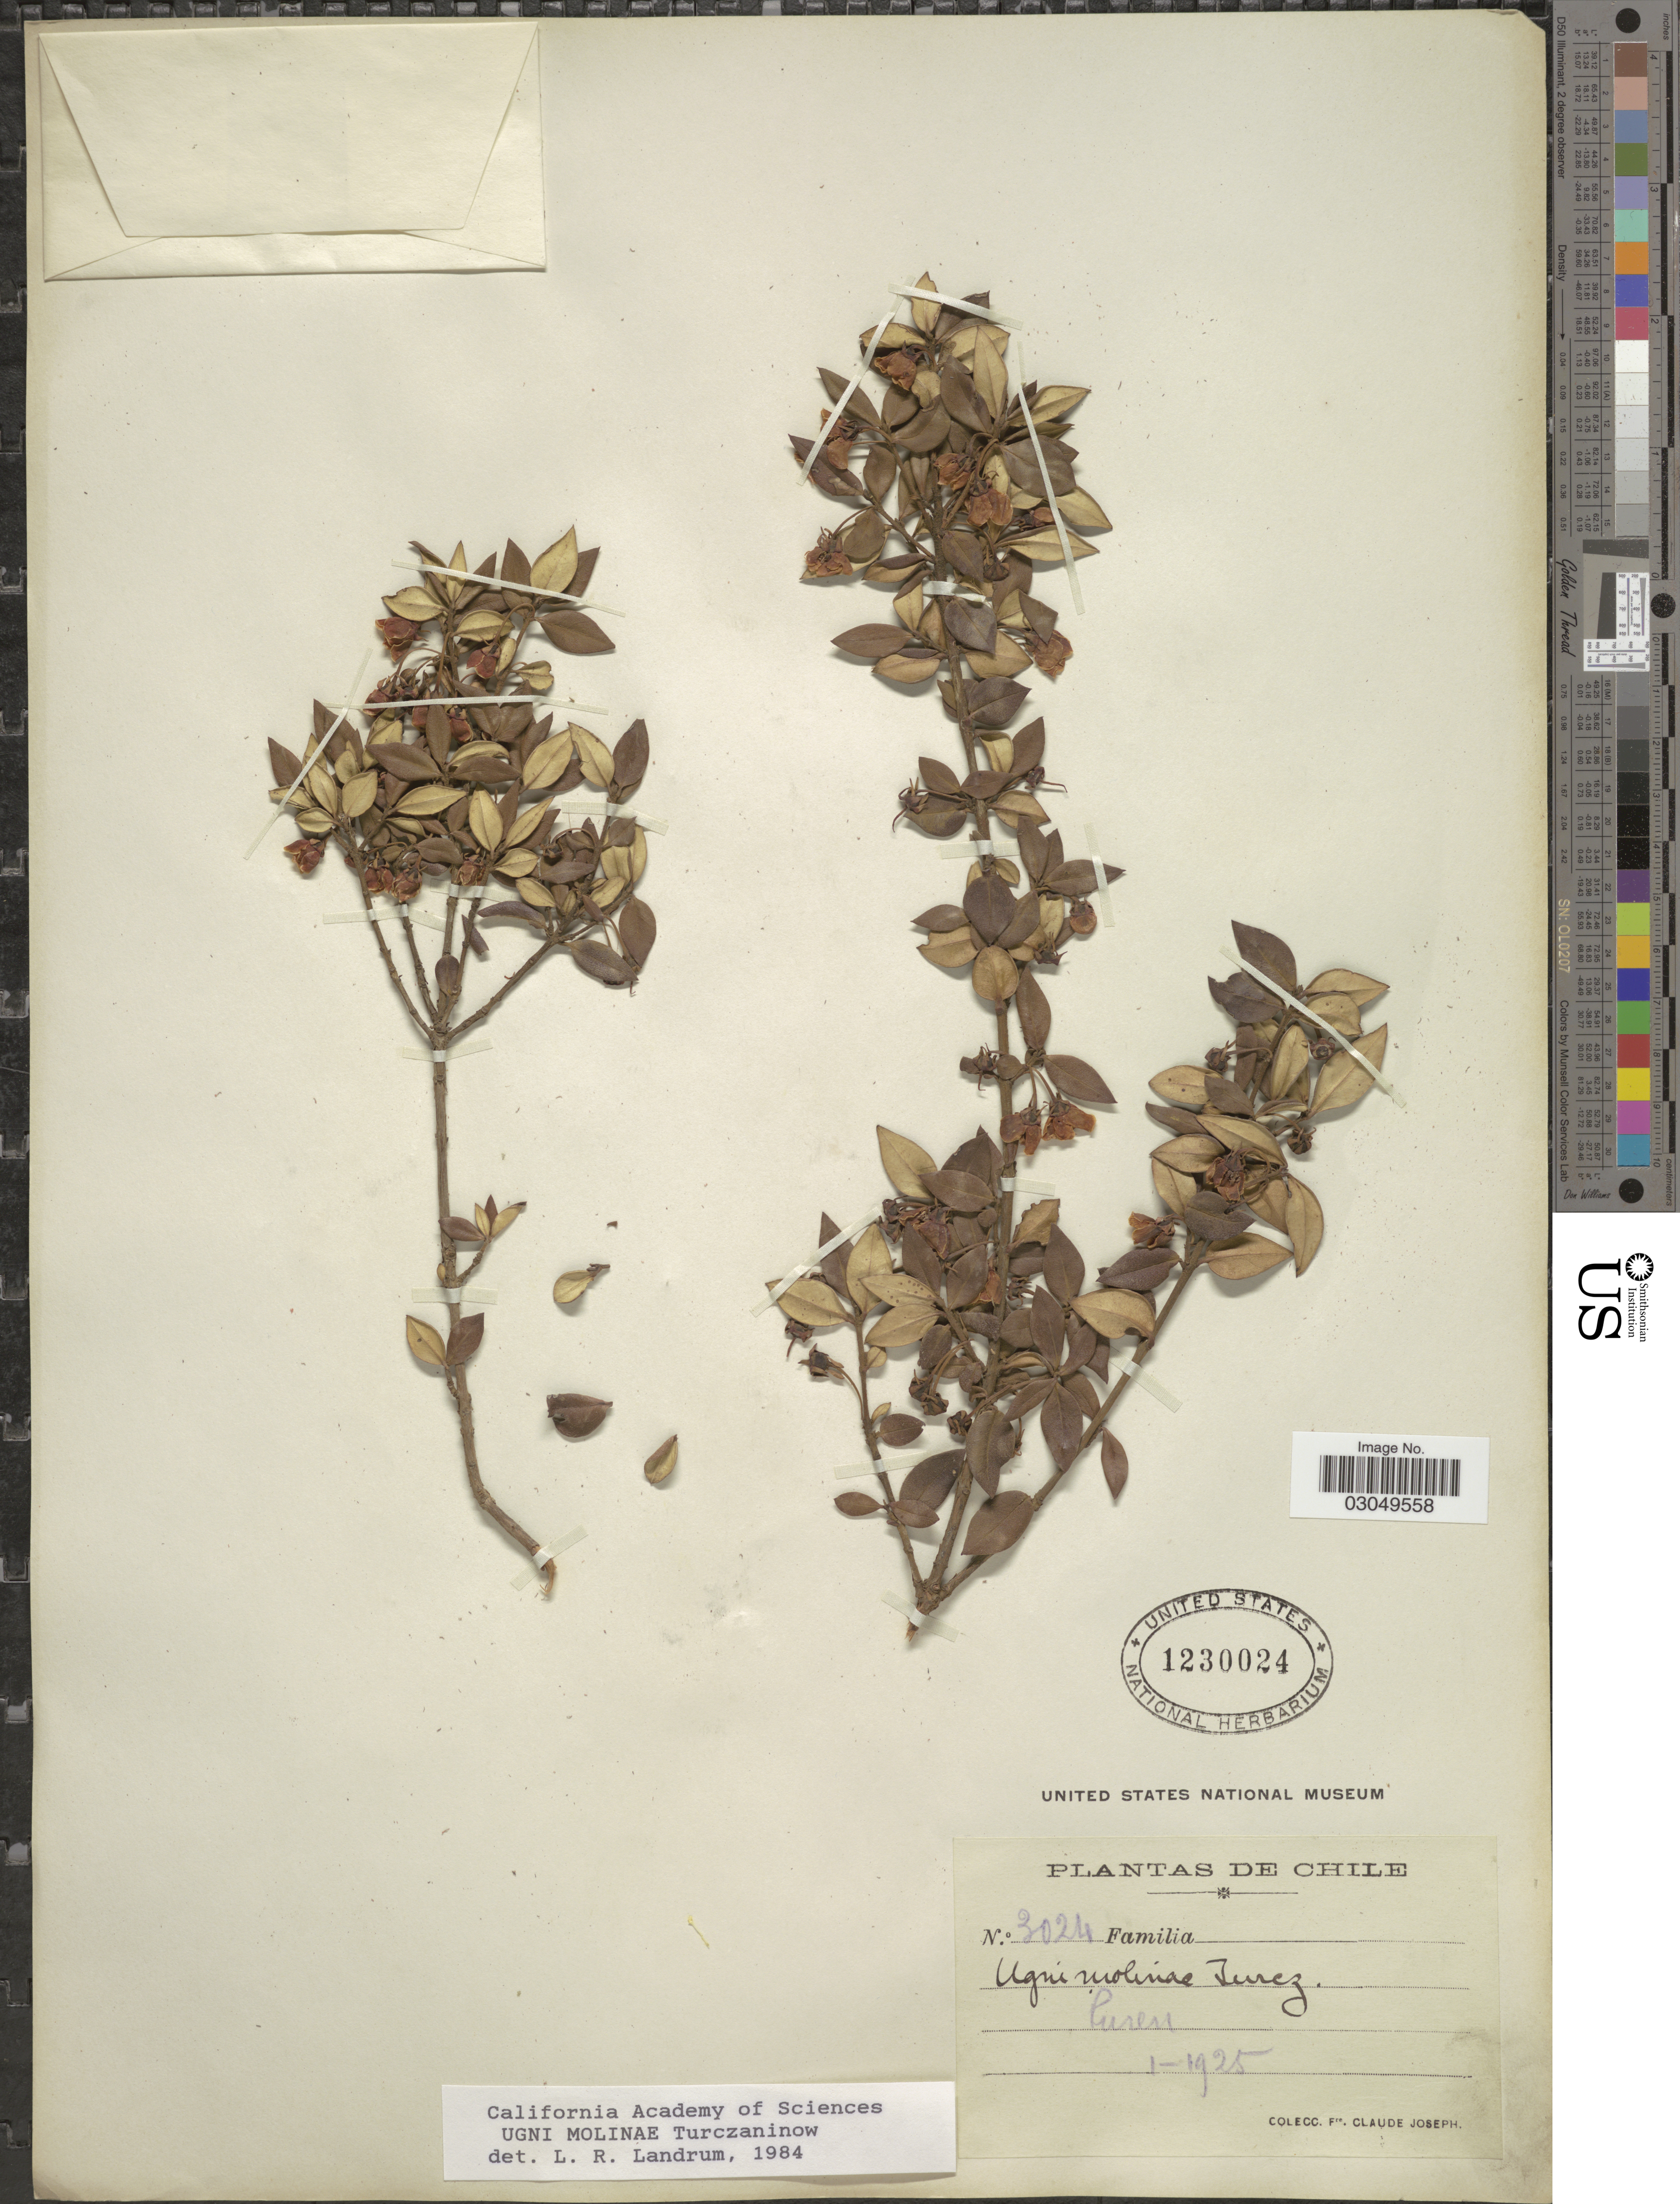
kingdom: Plantae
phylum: Tracheophyta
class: Magnoliopsida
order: Myrtales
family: Myrtaceae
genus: Ugni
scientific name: Ugni molinae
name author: Turcz.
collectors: Bro. Claude-Joseph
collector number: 3024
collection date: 1925-01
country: Chile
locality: Puren.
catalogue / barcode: US 1230024